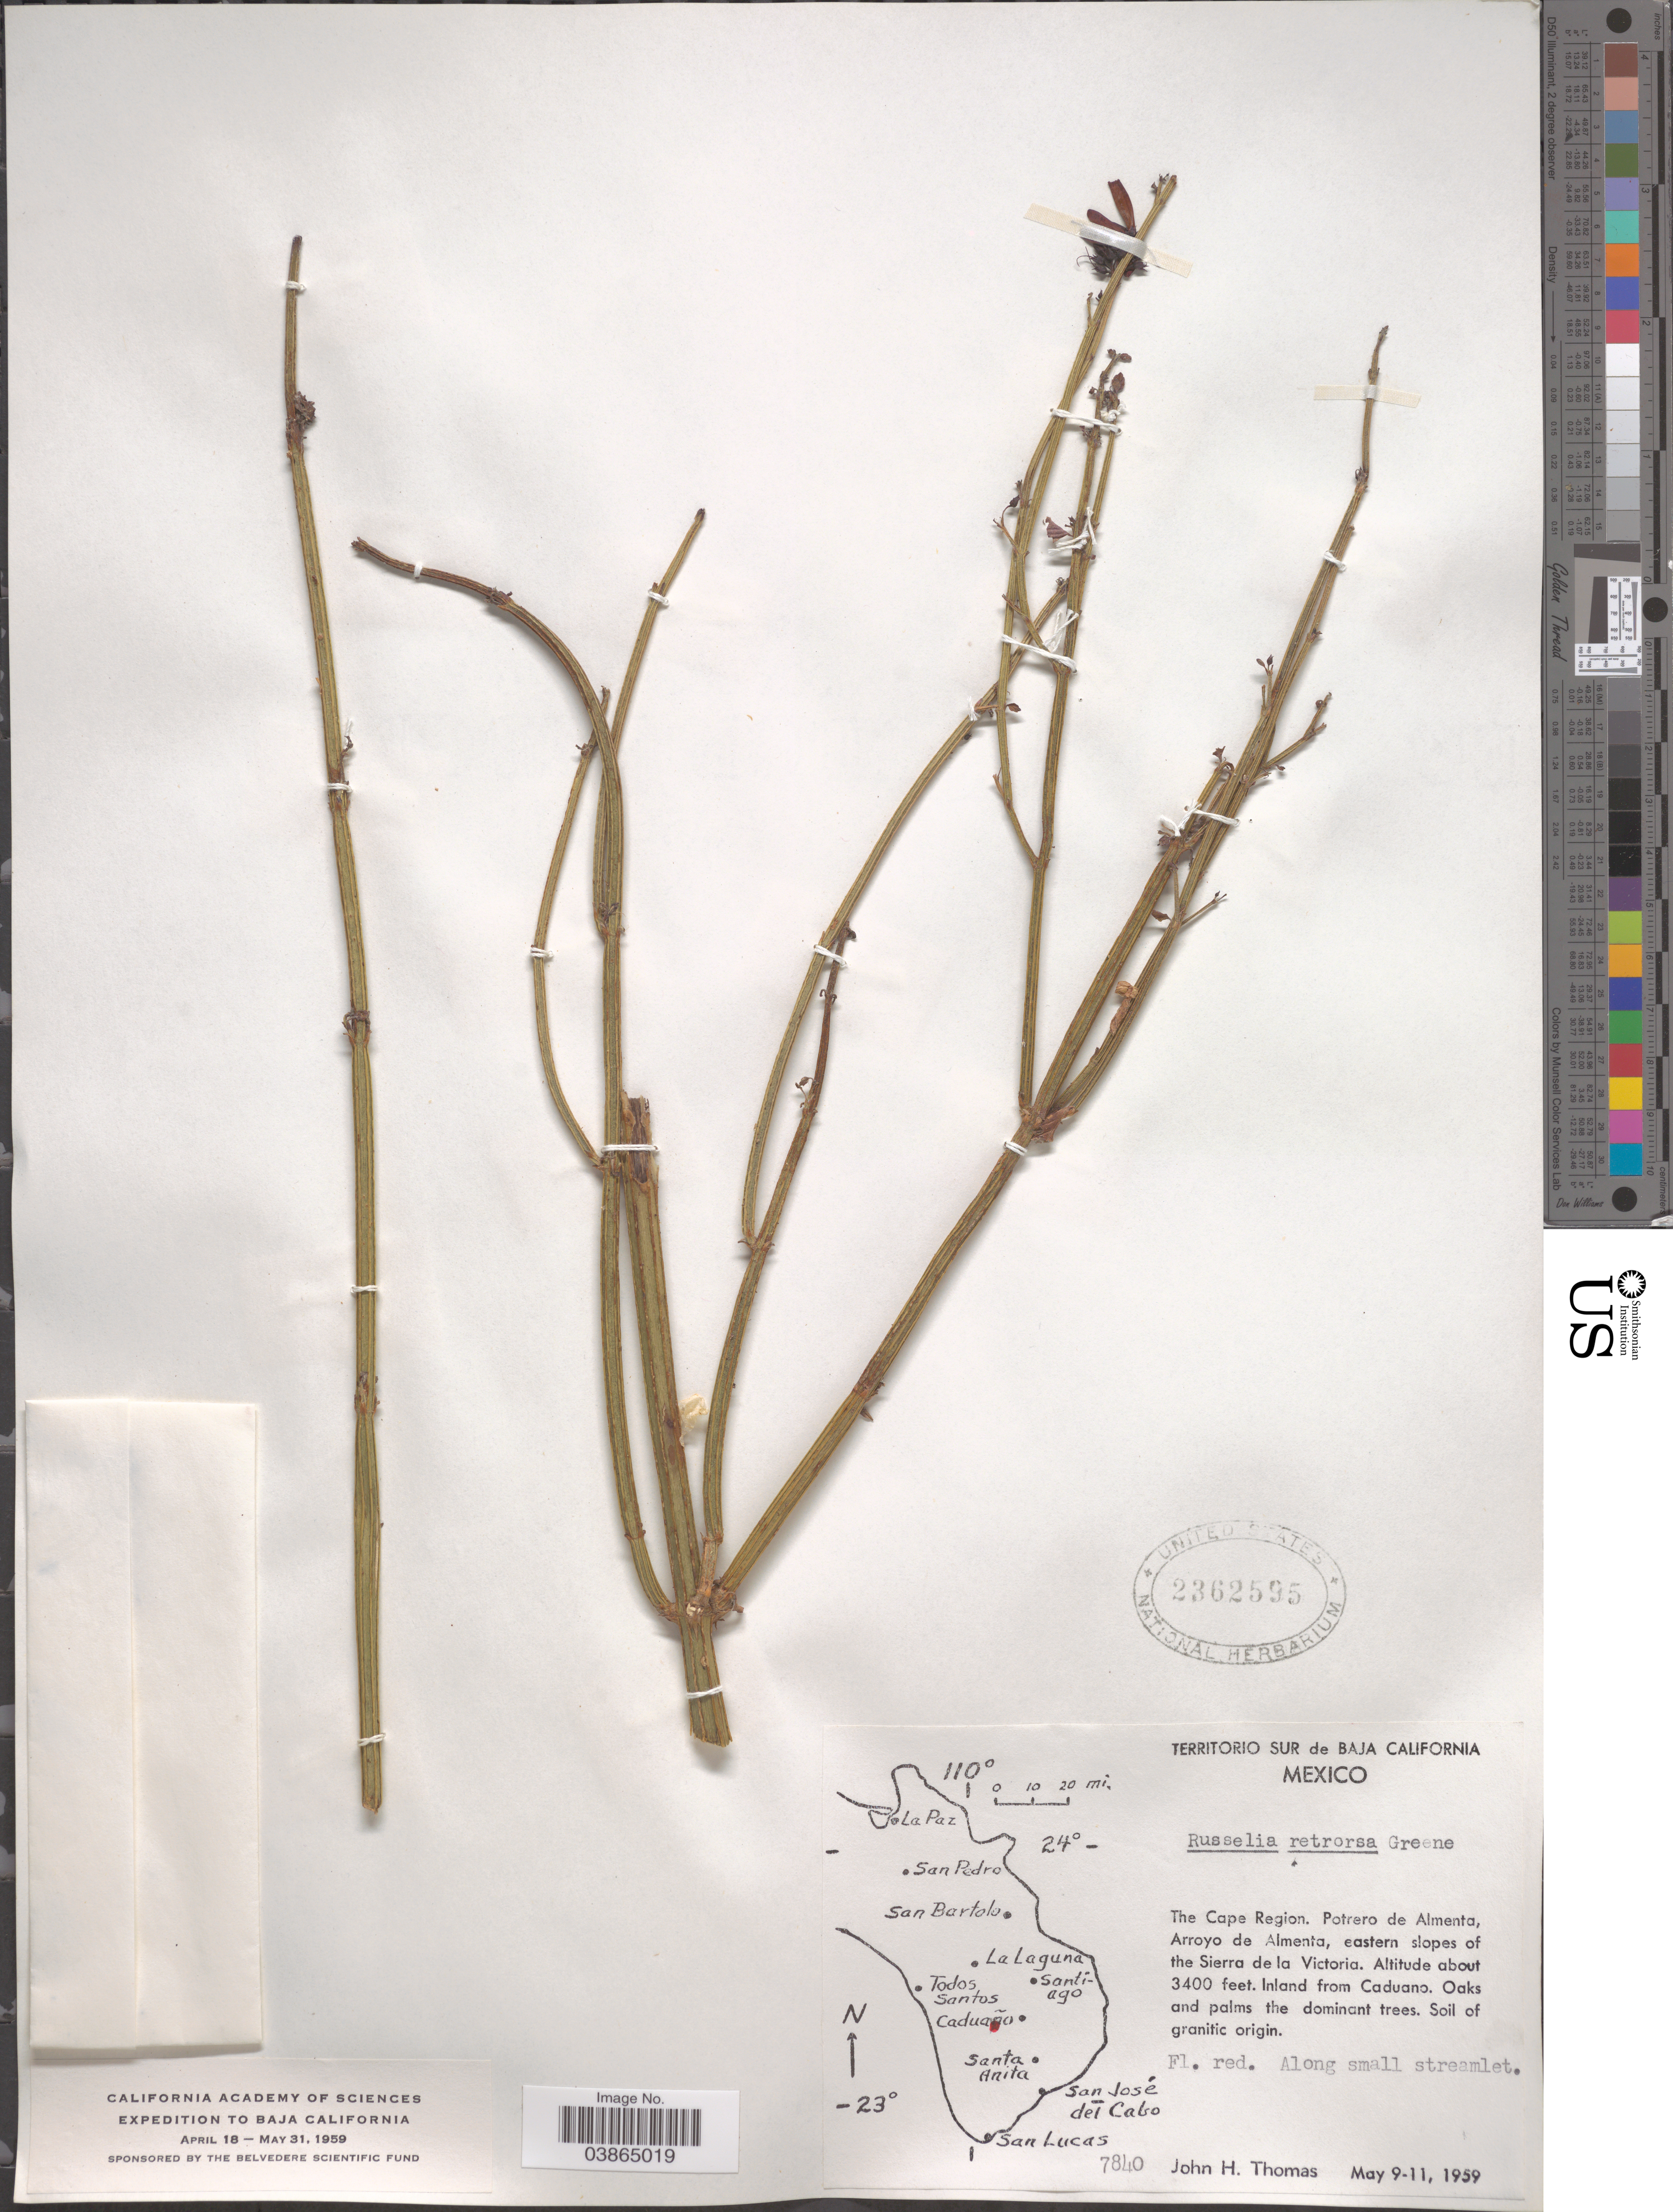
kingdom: Plantae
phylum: Tracheophyta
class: Magnoliopsida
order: Lamiales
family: Plantaginaceae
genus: Russelia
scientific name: Russelia retrorsa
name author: Greene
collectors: J. H. Thomas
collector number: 7840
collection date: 1959-05-09/1959-05-11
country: Mexico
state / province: Baja California Sur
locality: Territorio Sur de Baja California. The Cape Region. Potrero de Almento, Arroyo de Almento, eastern slopes of the Sierra de la Victoria. Inland from Caduano.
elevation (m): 1036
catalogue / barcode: US 2362595